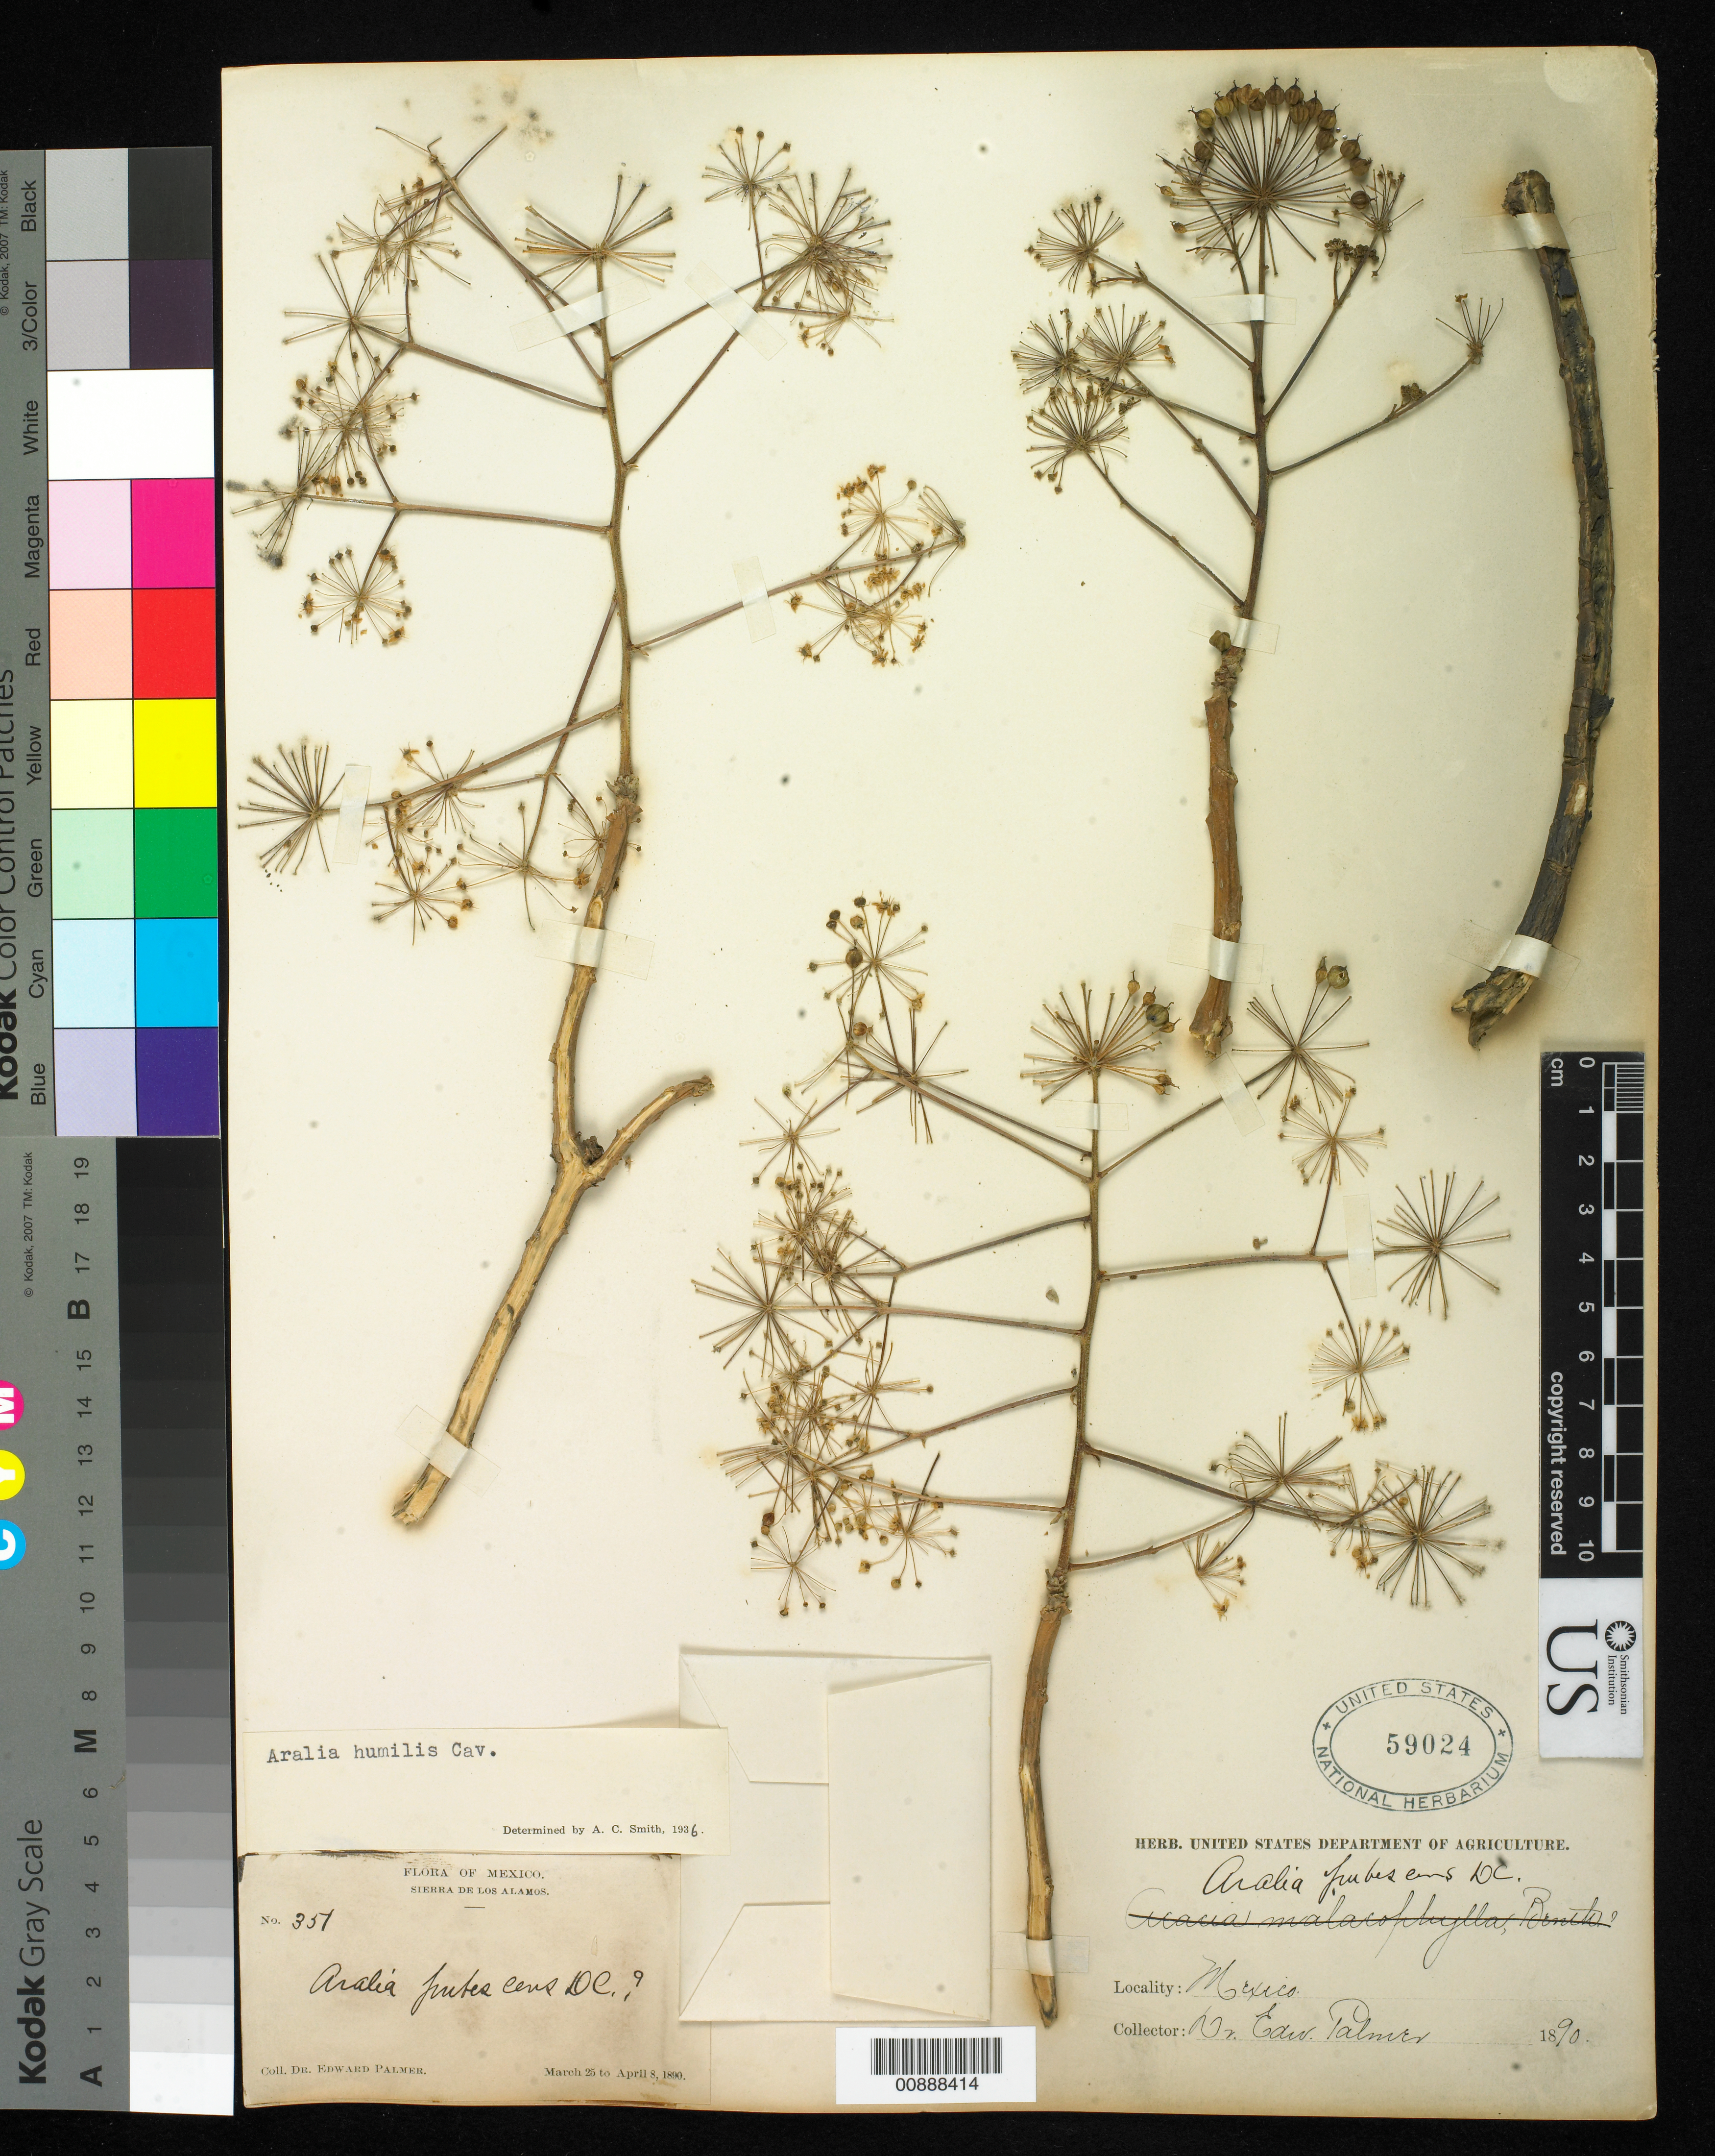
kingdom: Plantae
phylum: Tracheophyta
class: Magnoliopsida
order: Apiales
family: Araliaceae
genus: Aralia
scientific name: Aralia humilis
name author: Cav.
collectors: E. Palmer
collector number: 351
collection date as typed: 25 Mar 1890 to 08 Apr 1890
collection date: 1890-03-25/1890-04-08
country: Mexico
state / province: Sonora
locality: Sierra de los Alamos, Sonora.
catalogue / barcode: US 59024